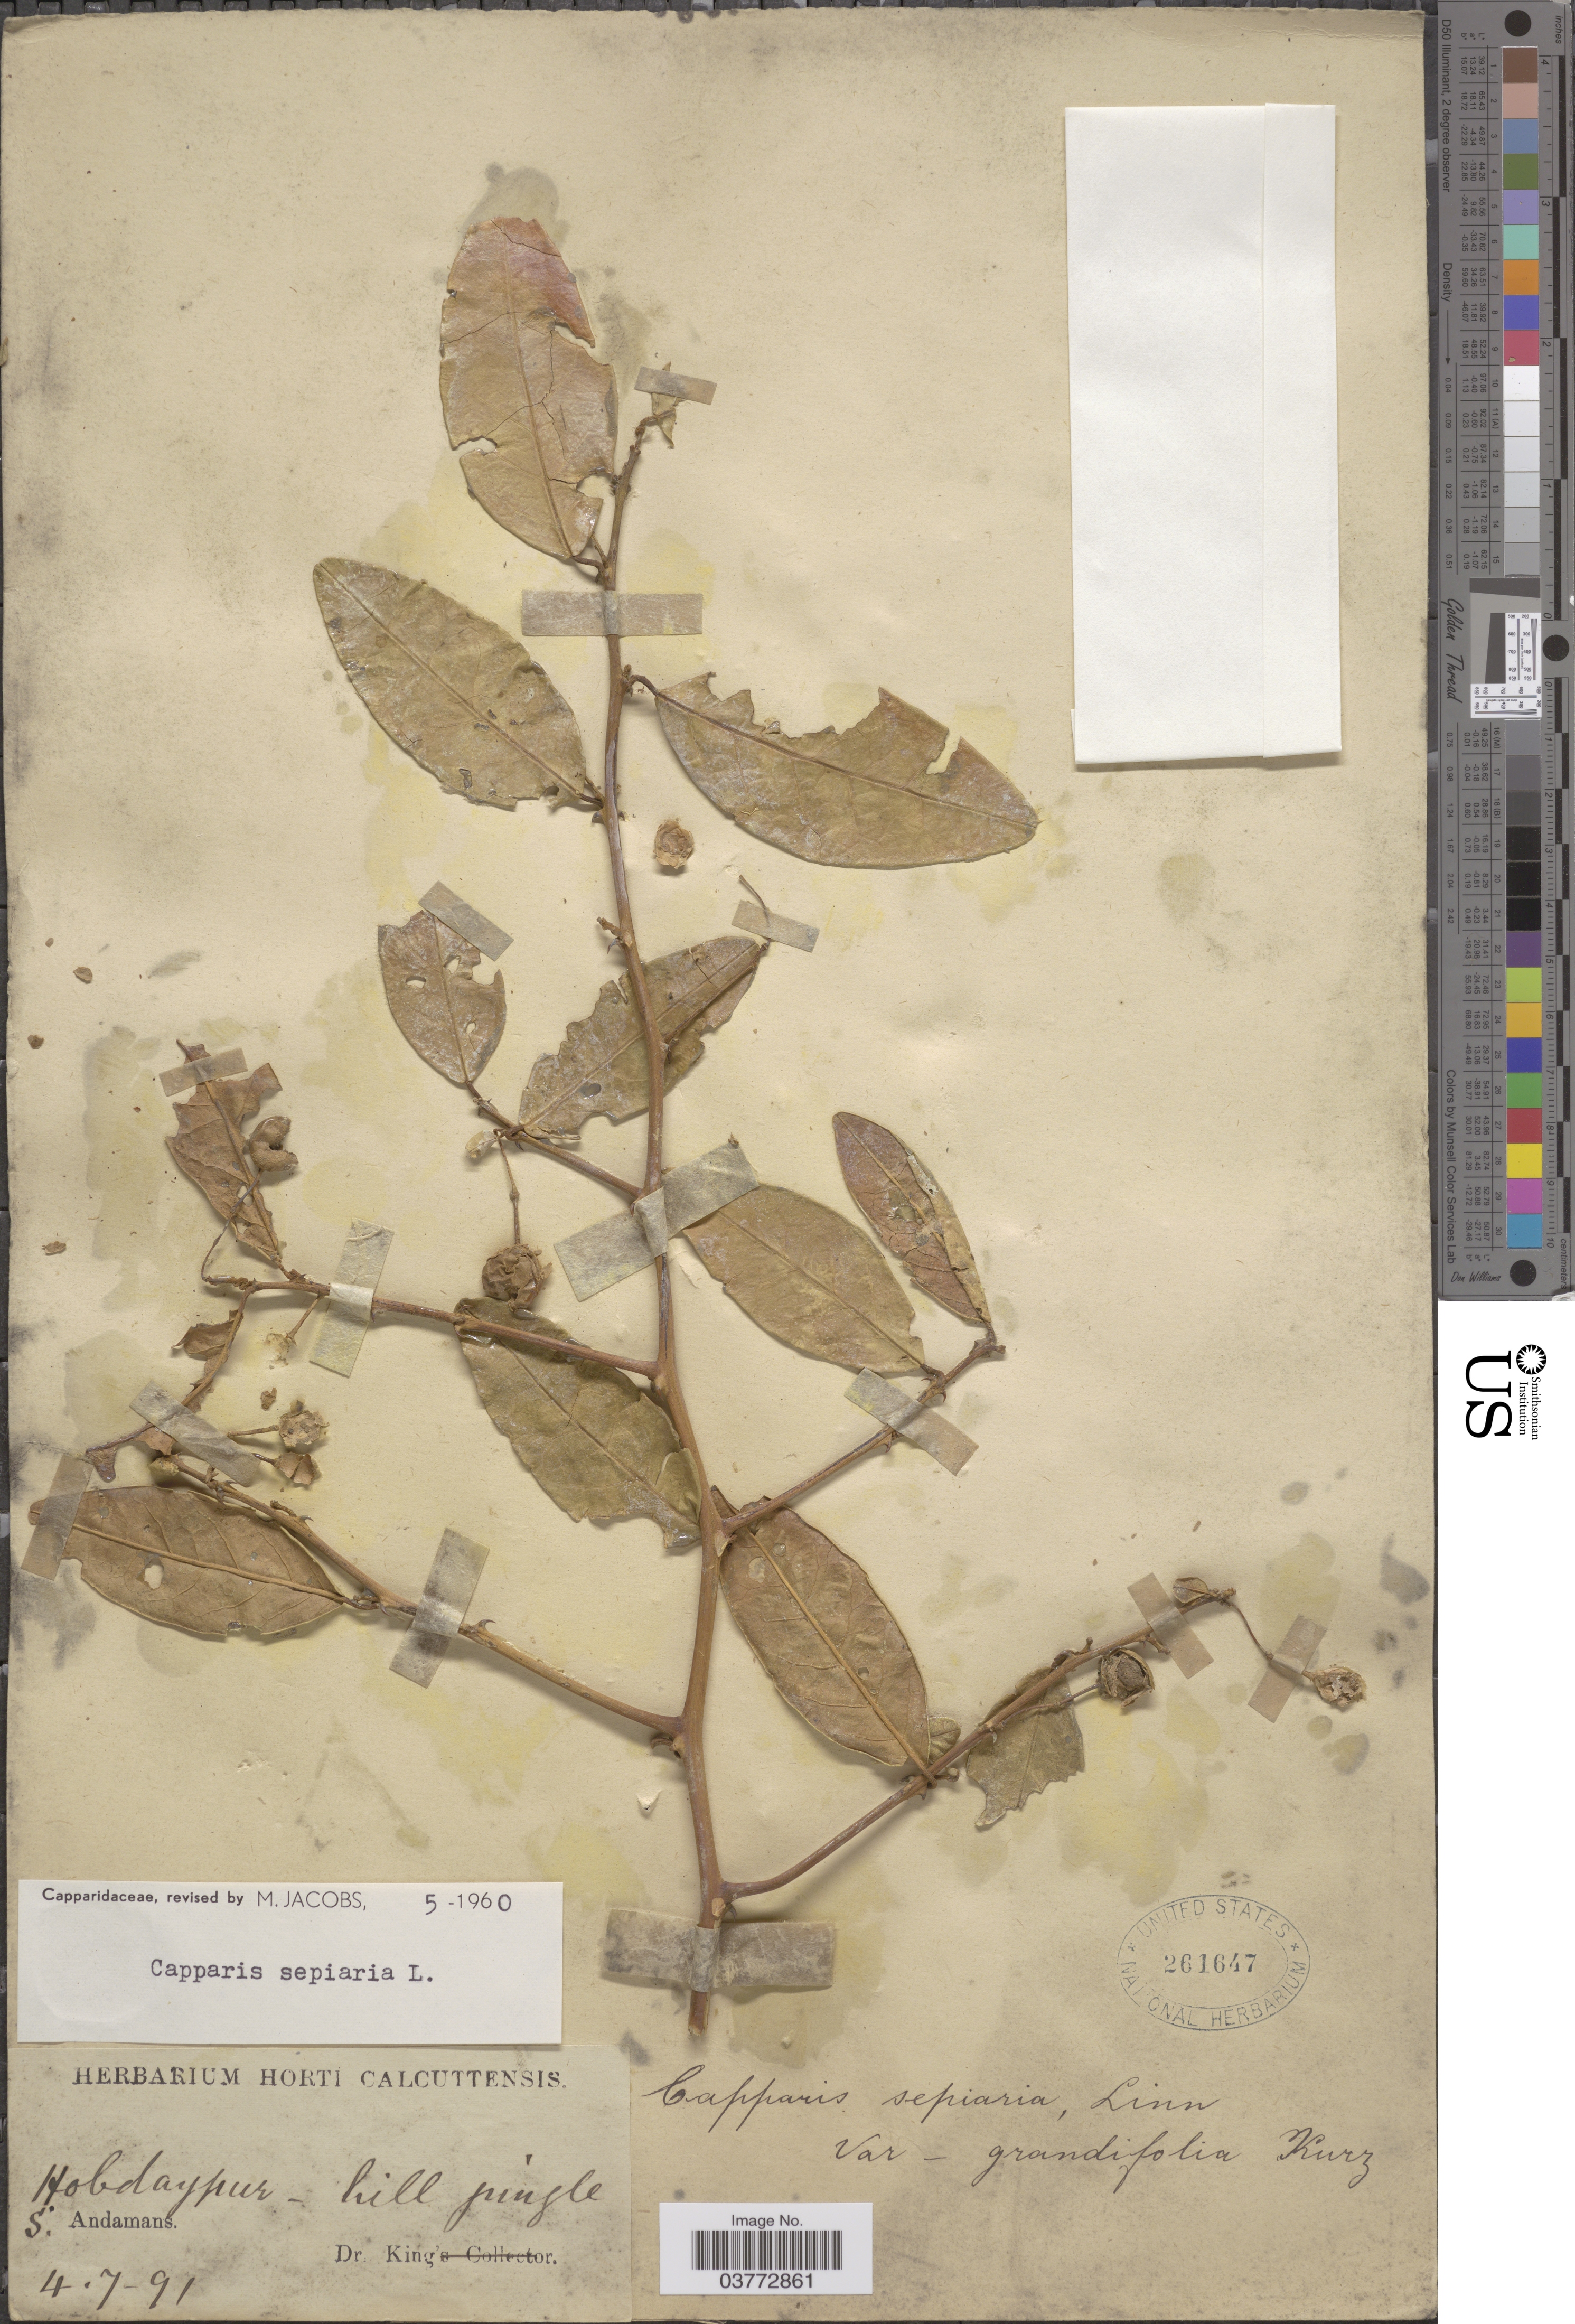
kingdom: Plantae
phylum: Tracheophyta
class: Magnoliopsida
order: Brassicales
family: Capparaceae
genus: Capparis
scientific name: Capparis sepiaria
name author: L.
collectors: G. King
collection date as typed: Transcribed d/m/y: 4/7/91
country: India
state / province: Andaman and Nicobar Islands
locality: Hobdaypur - hill jungle. S. Andamans.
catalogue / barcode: US 261647